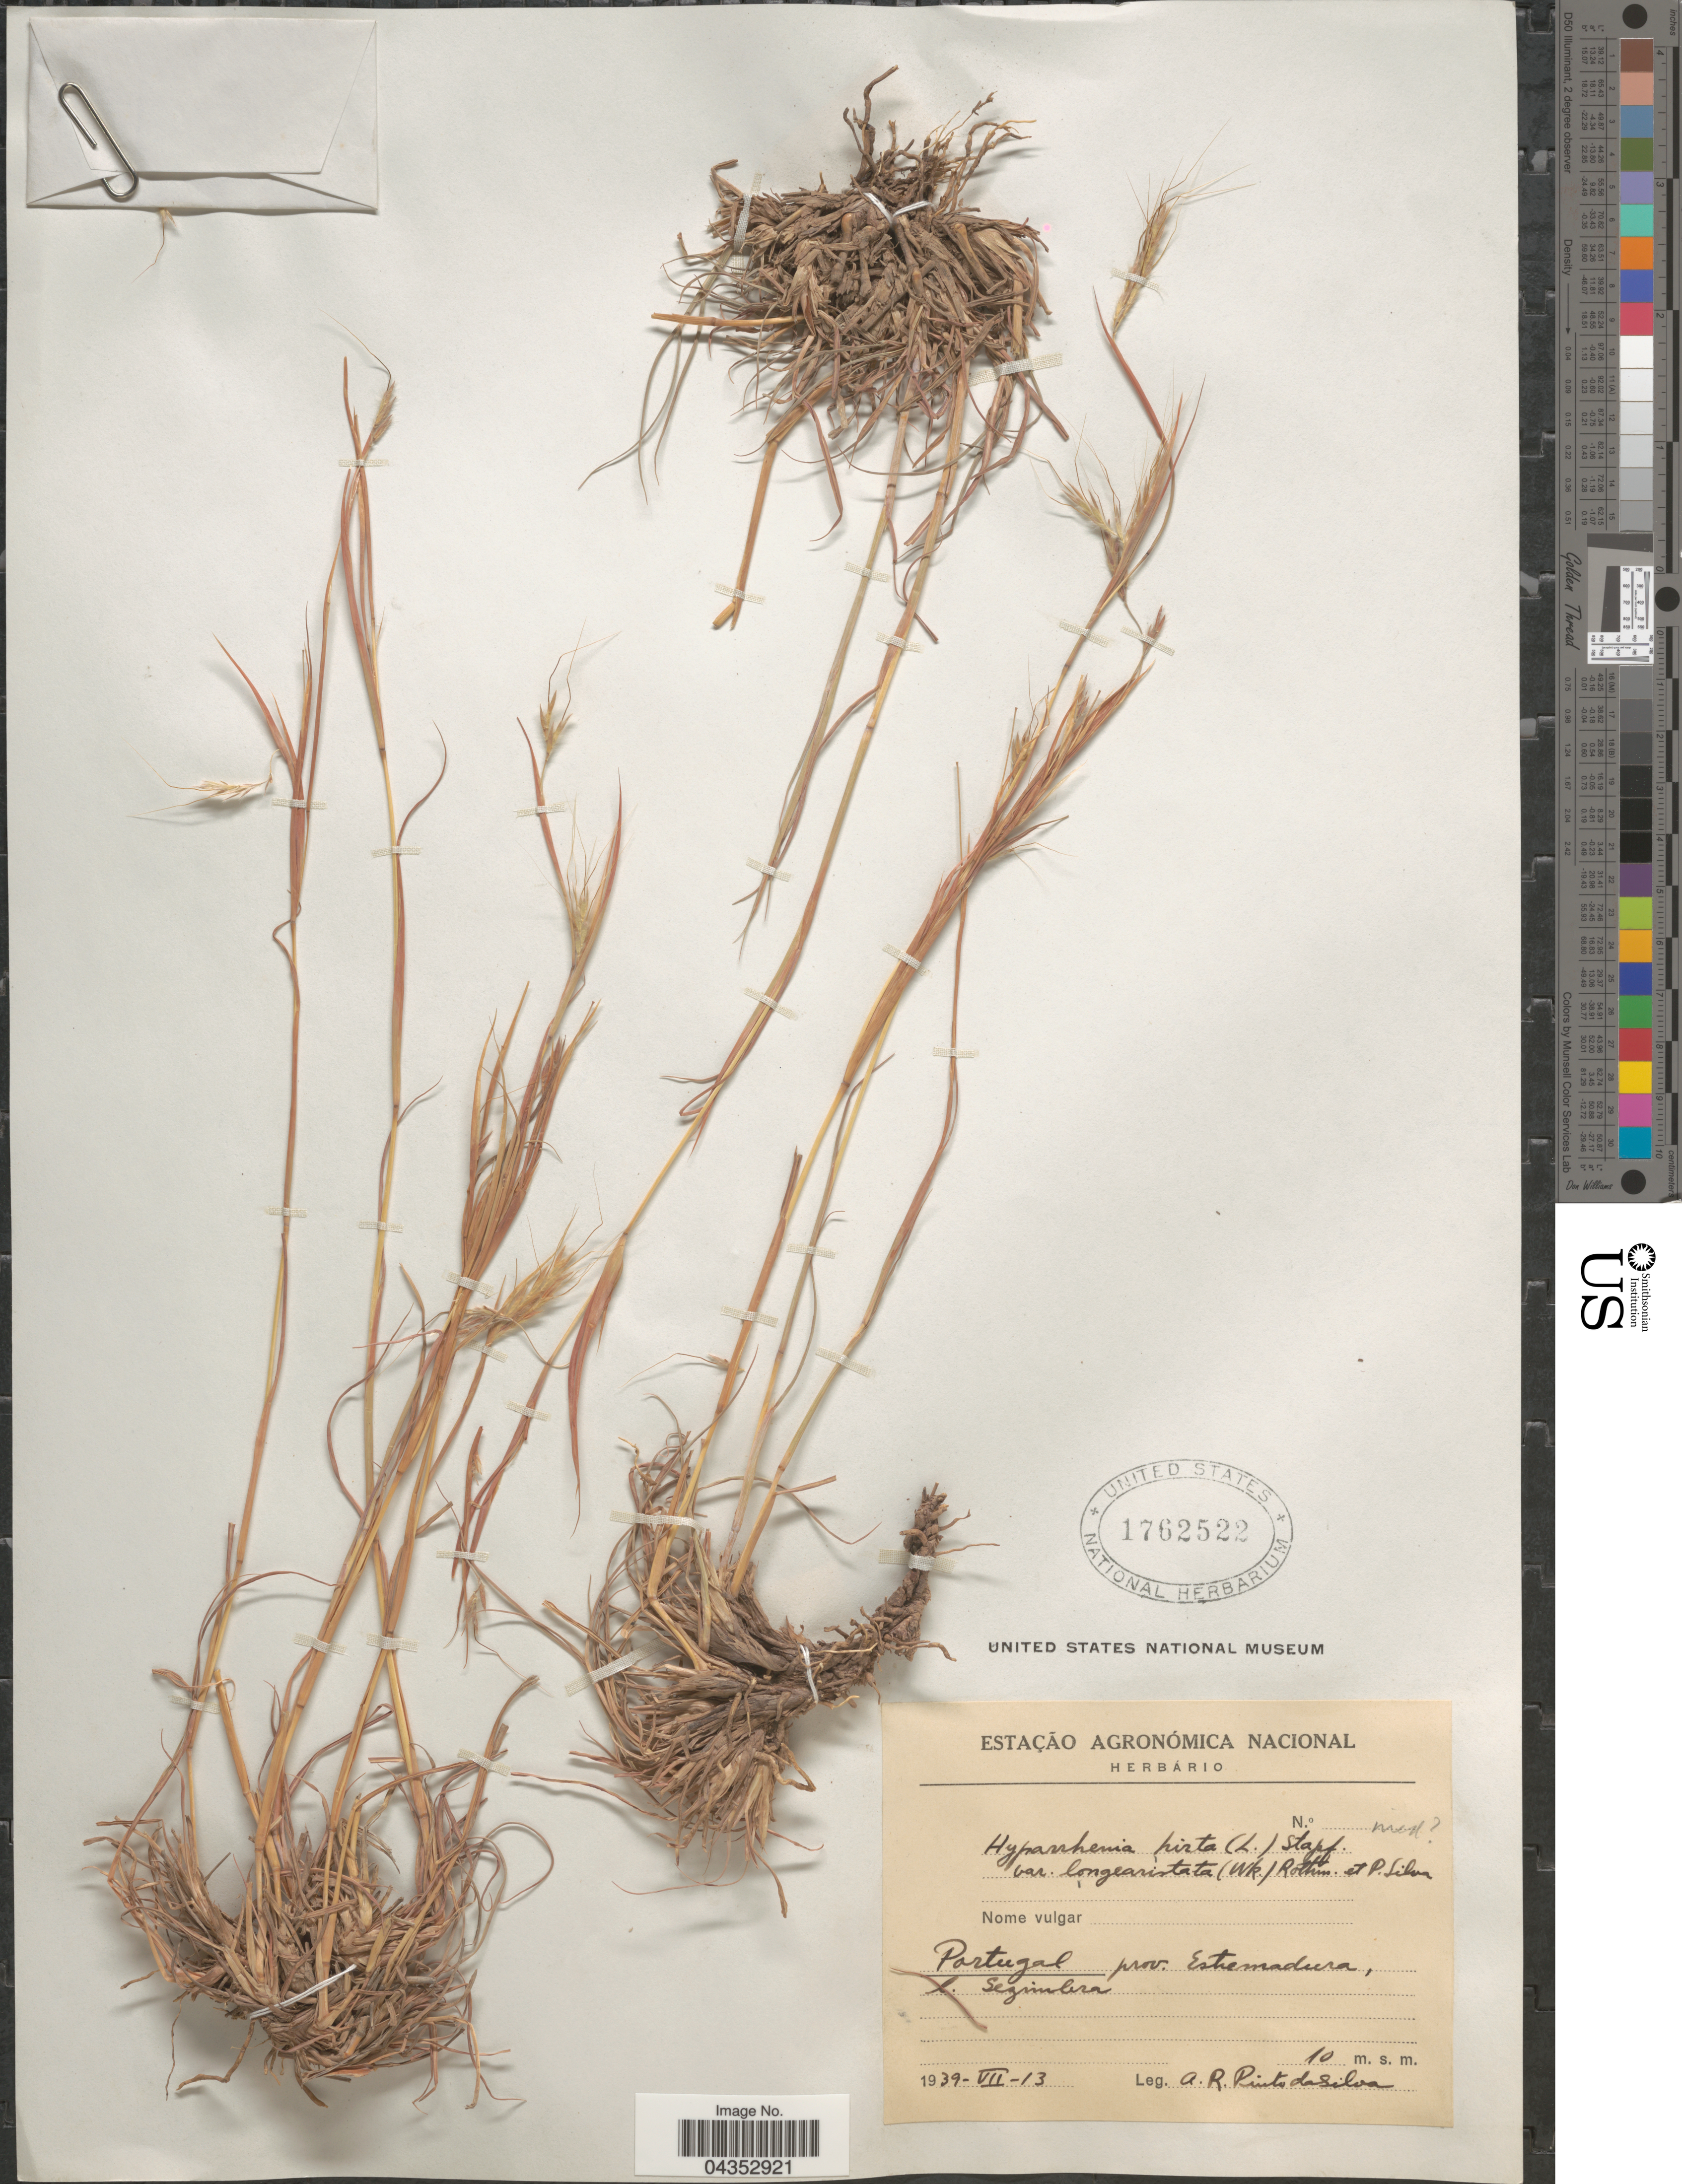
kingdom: Plantae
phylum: Tracheophyta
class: Liliopsida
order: Poales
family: Poaceae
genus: Hyparrhenia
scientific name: Hyparrhenia hirta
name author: (L.) Stapf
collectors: A. Pinto da Silva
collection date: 1939-07-13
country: Portugal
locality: Prov. Estremadura, l. Sezimbra.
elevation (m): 10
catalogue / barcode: US 1762522